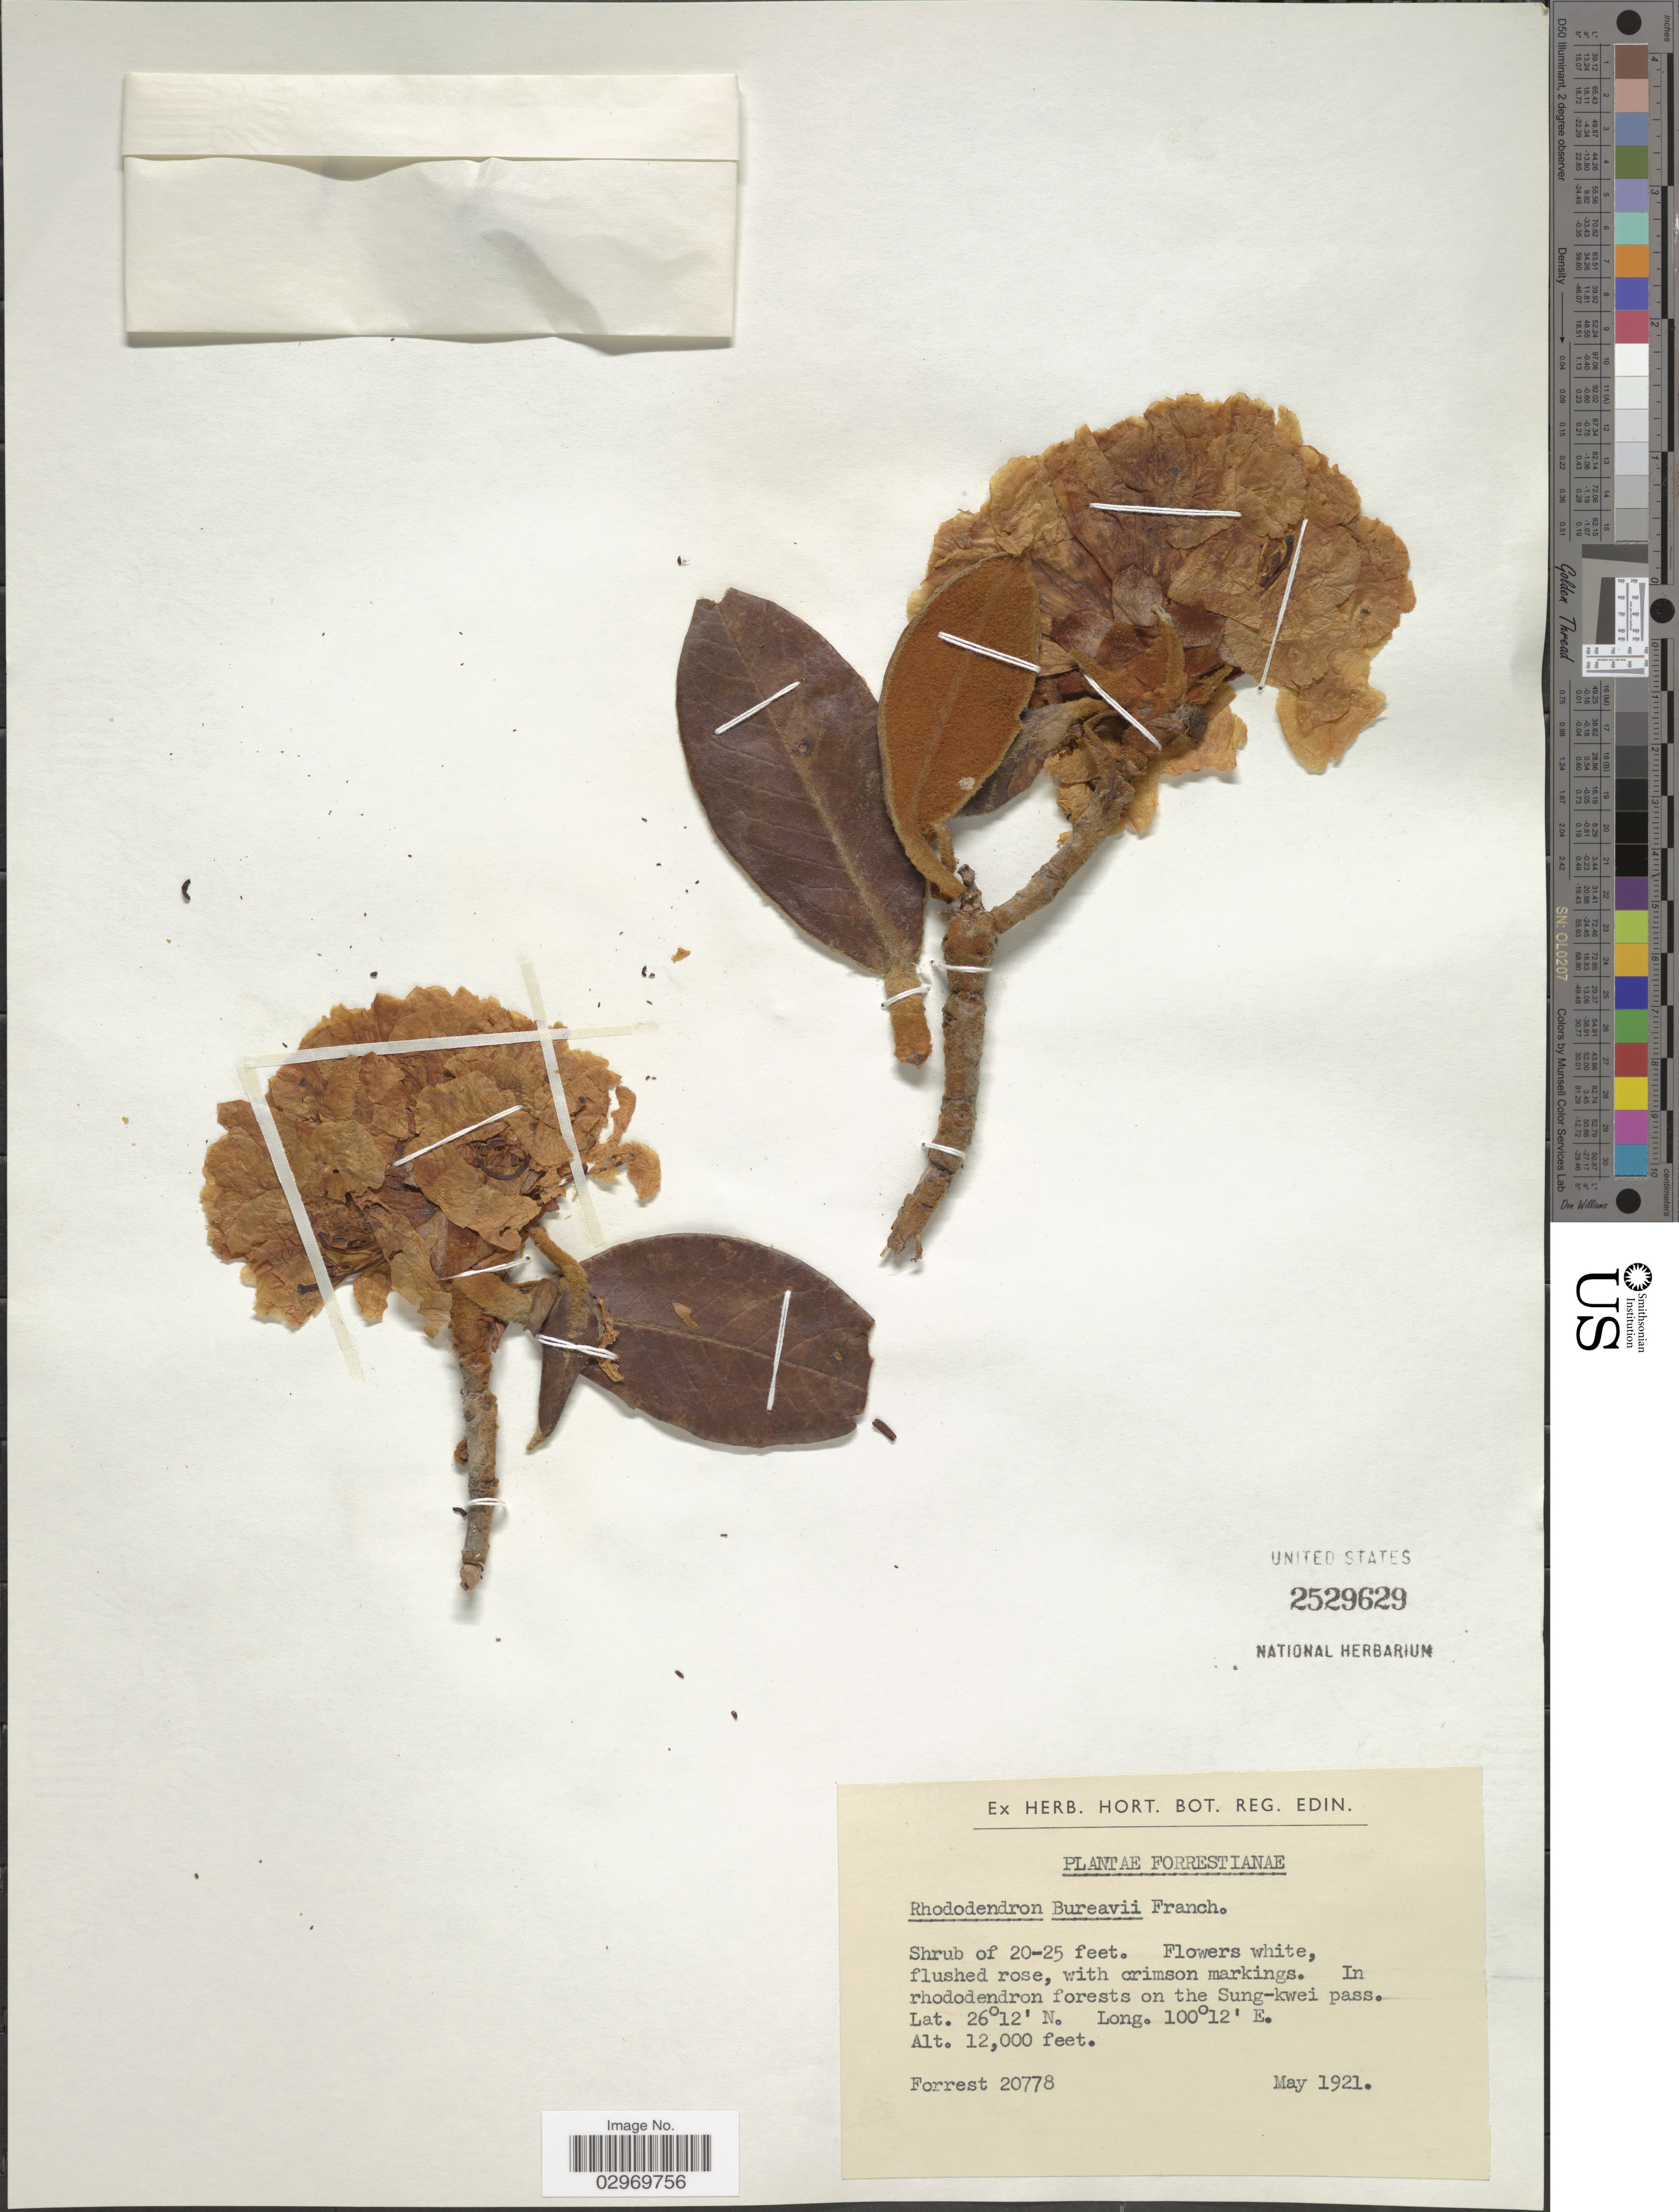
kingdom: Plantae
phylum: Tracheophyta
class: Magnoliopsida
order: Ericales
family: Ericaceae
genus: Rhododendron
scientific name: Rhododendron bureavii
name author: Franch.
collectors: -. Forrest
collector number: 20778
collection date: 1921-05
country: China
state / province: Yunnan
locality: In rhododendron forests on the Sunng-kwei pass.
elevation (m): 3658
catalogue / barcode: US 2529629